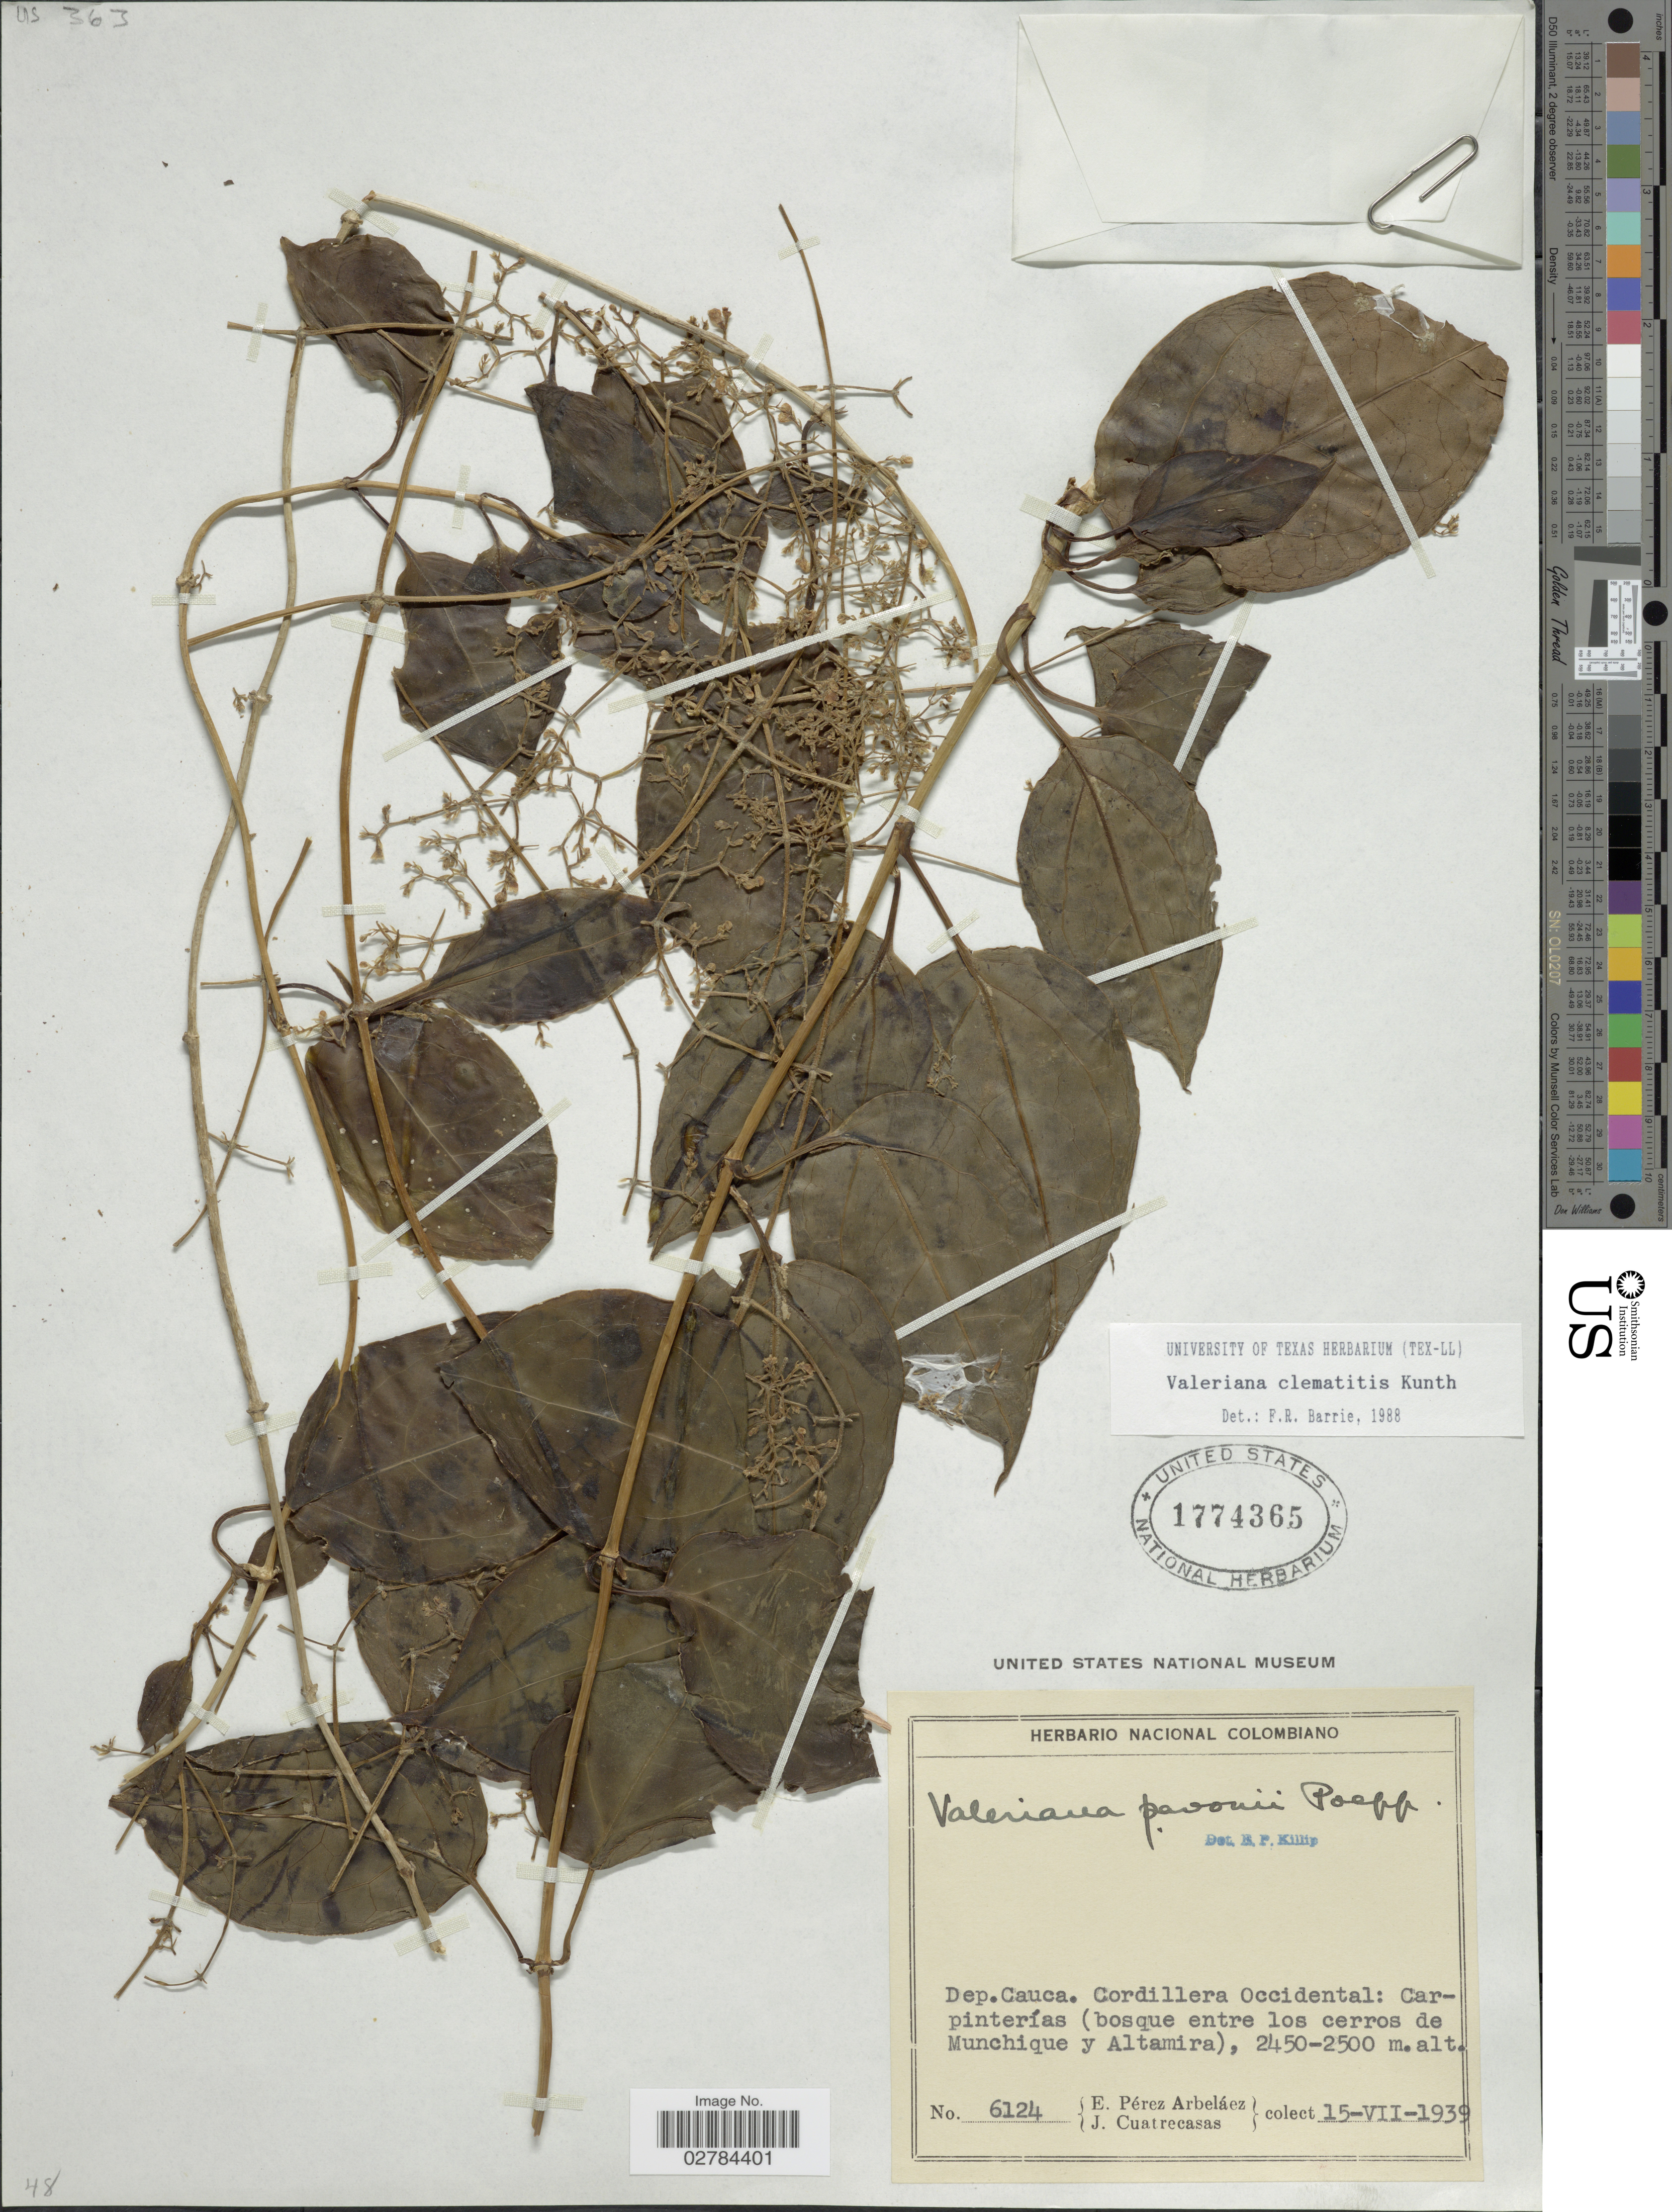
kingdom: Plantae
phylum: Tracheophyta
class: Magnoliopsida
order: Dipsacales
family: Caprifoliaceae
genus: Valeriana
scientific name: Valeriana clematitis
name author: Kunth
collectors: E. Pérez Arbeláez & J. Cuatrecasas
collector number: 6124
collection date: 1939-07-15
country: Colombia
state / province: Cauca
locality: Dep. Cauca. Cordillera Occidental: Carpinterías (bosque entre los cerros de Munchique y Altamira).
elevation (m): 2450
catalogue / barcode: US 1774365